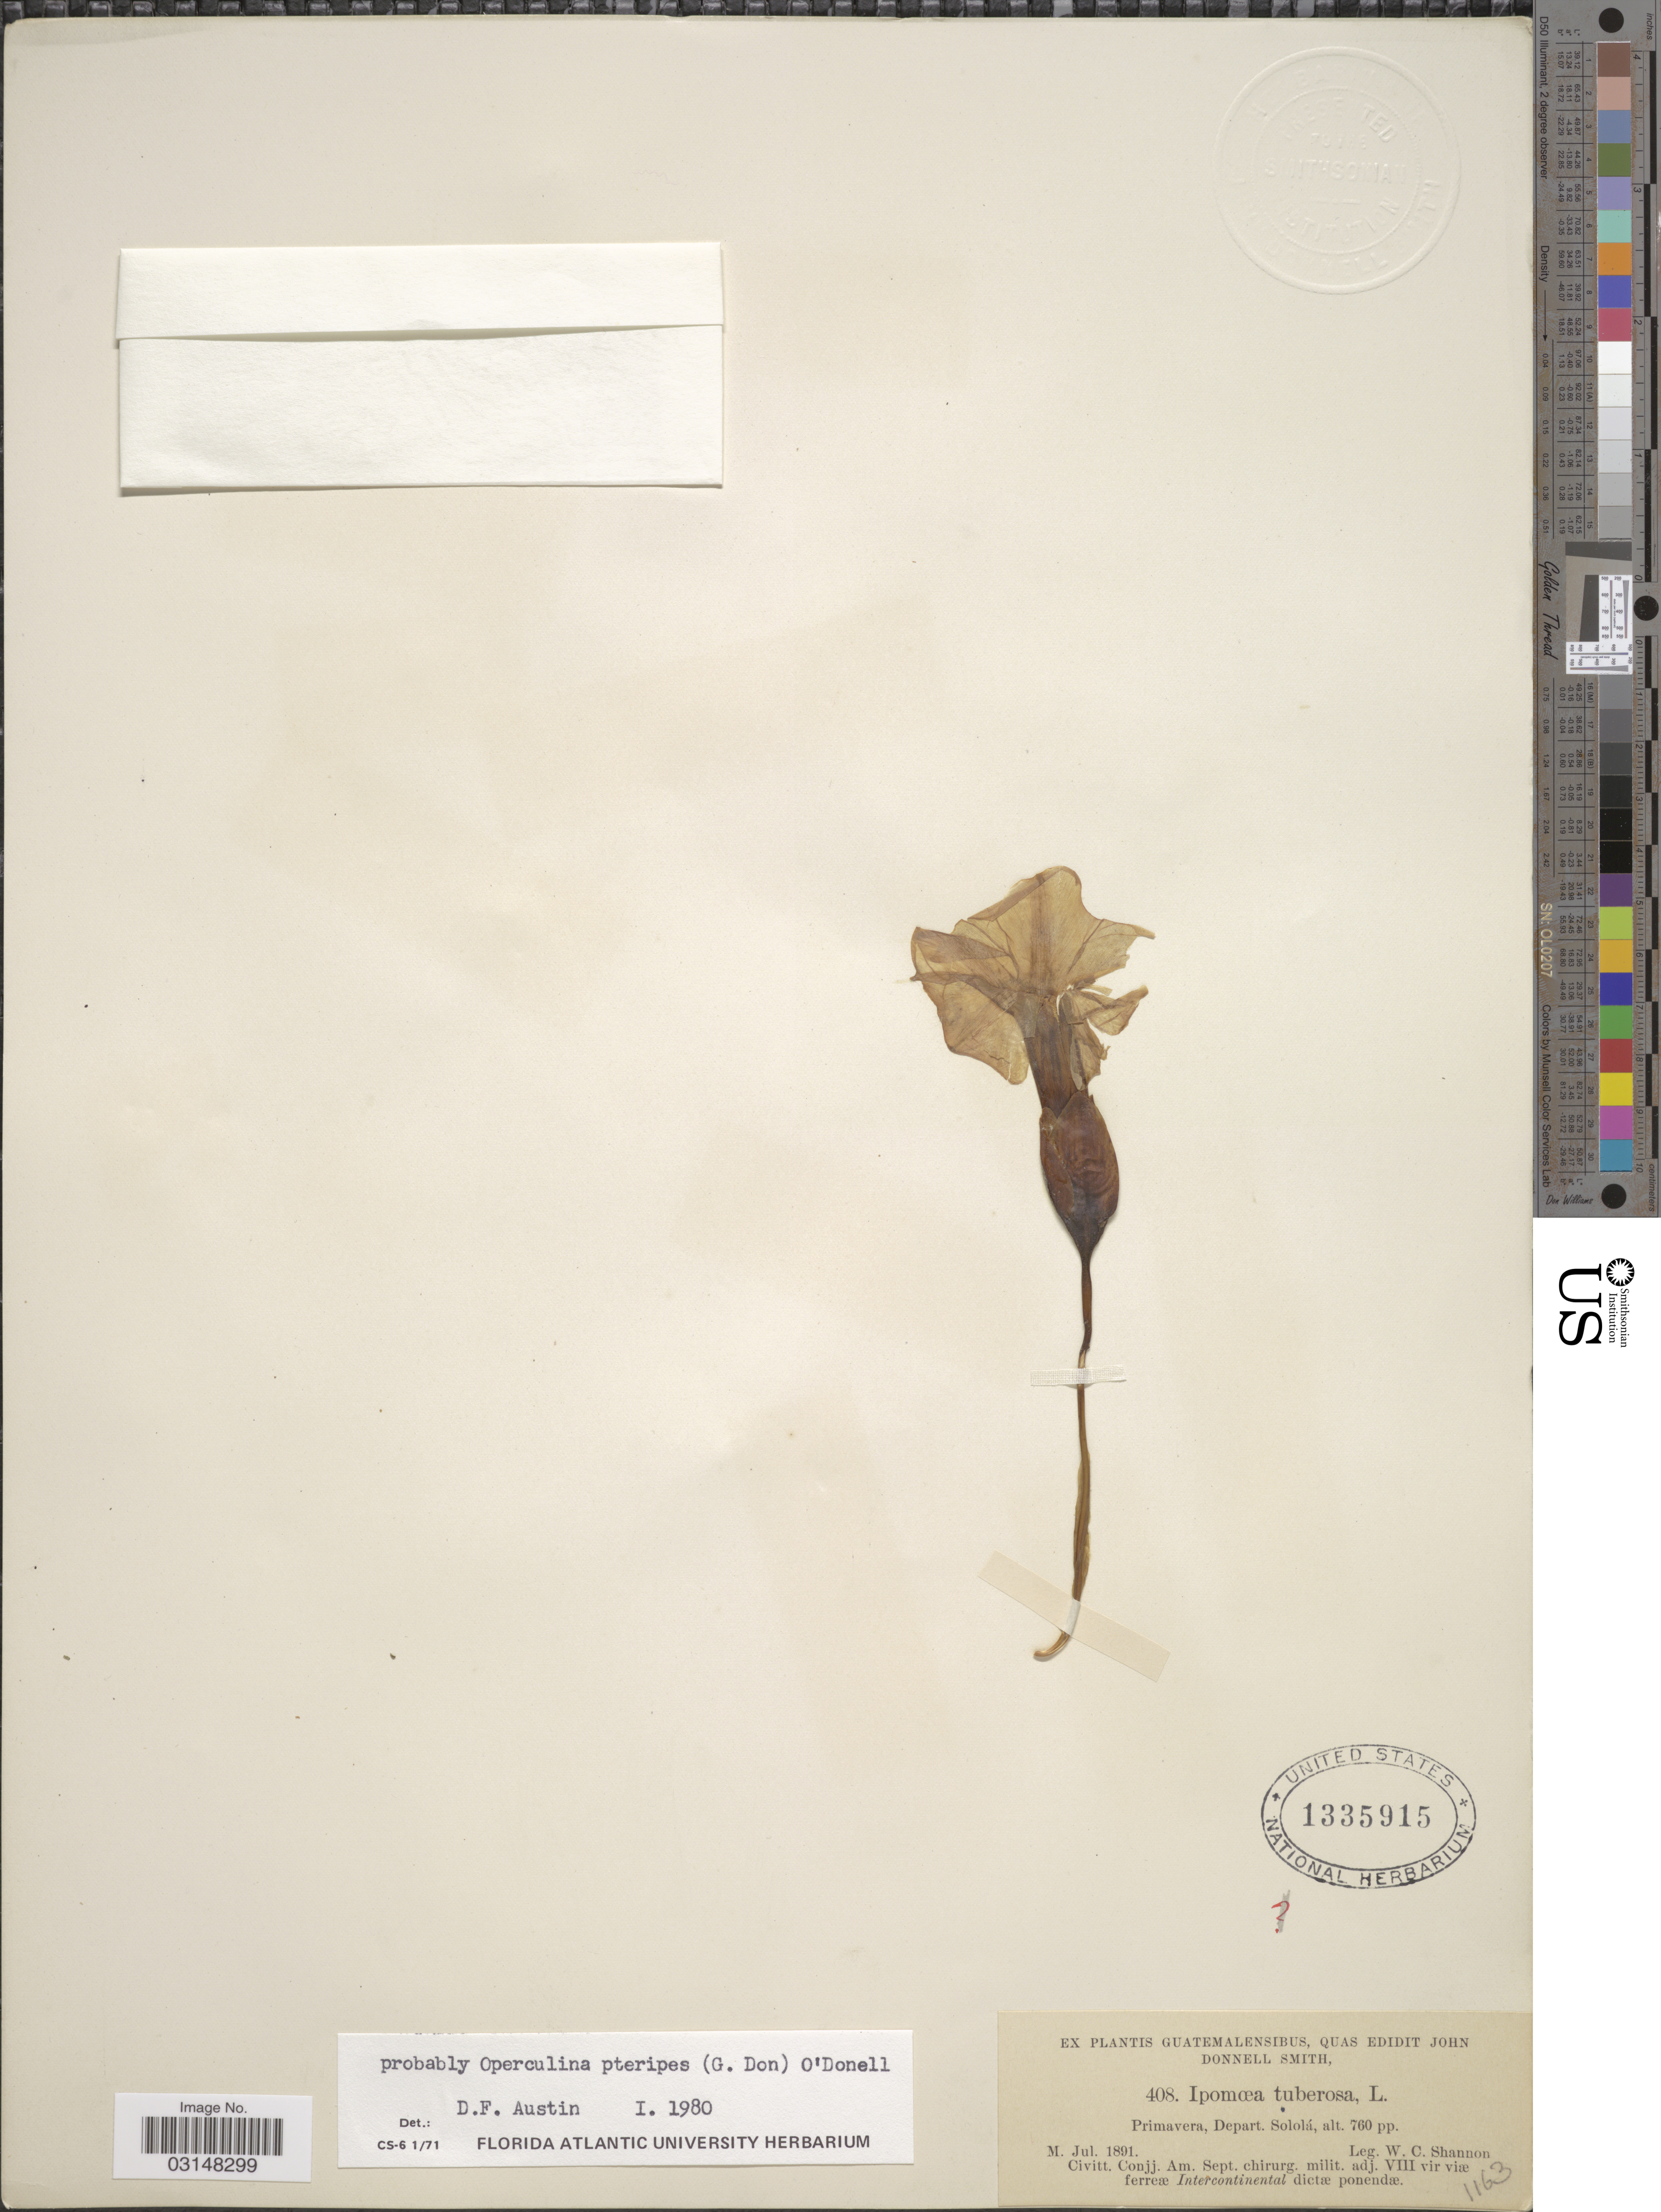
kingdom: Plantae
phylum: Tracheophyta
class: Magnoliopsida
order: Solanales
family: Convolvulaceae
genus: Operculina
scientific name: Operculina pteripes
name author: (G. Don) O'Donell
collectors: W. C. Shannon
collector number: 408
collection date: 1891-07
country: Guatemala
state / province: Sololá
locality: Primavera, Depart. Soloá.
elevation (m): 232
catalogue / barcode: US 1335915